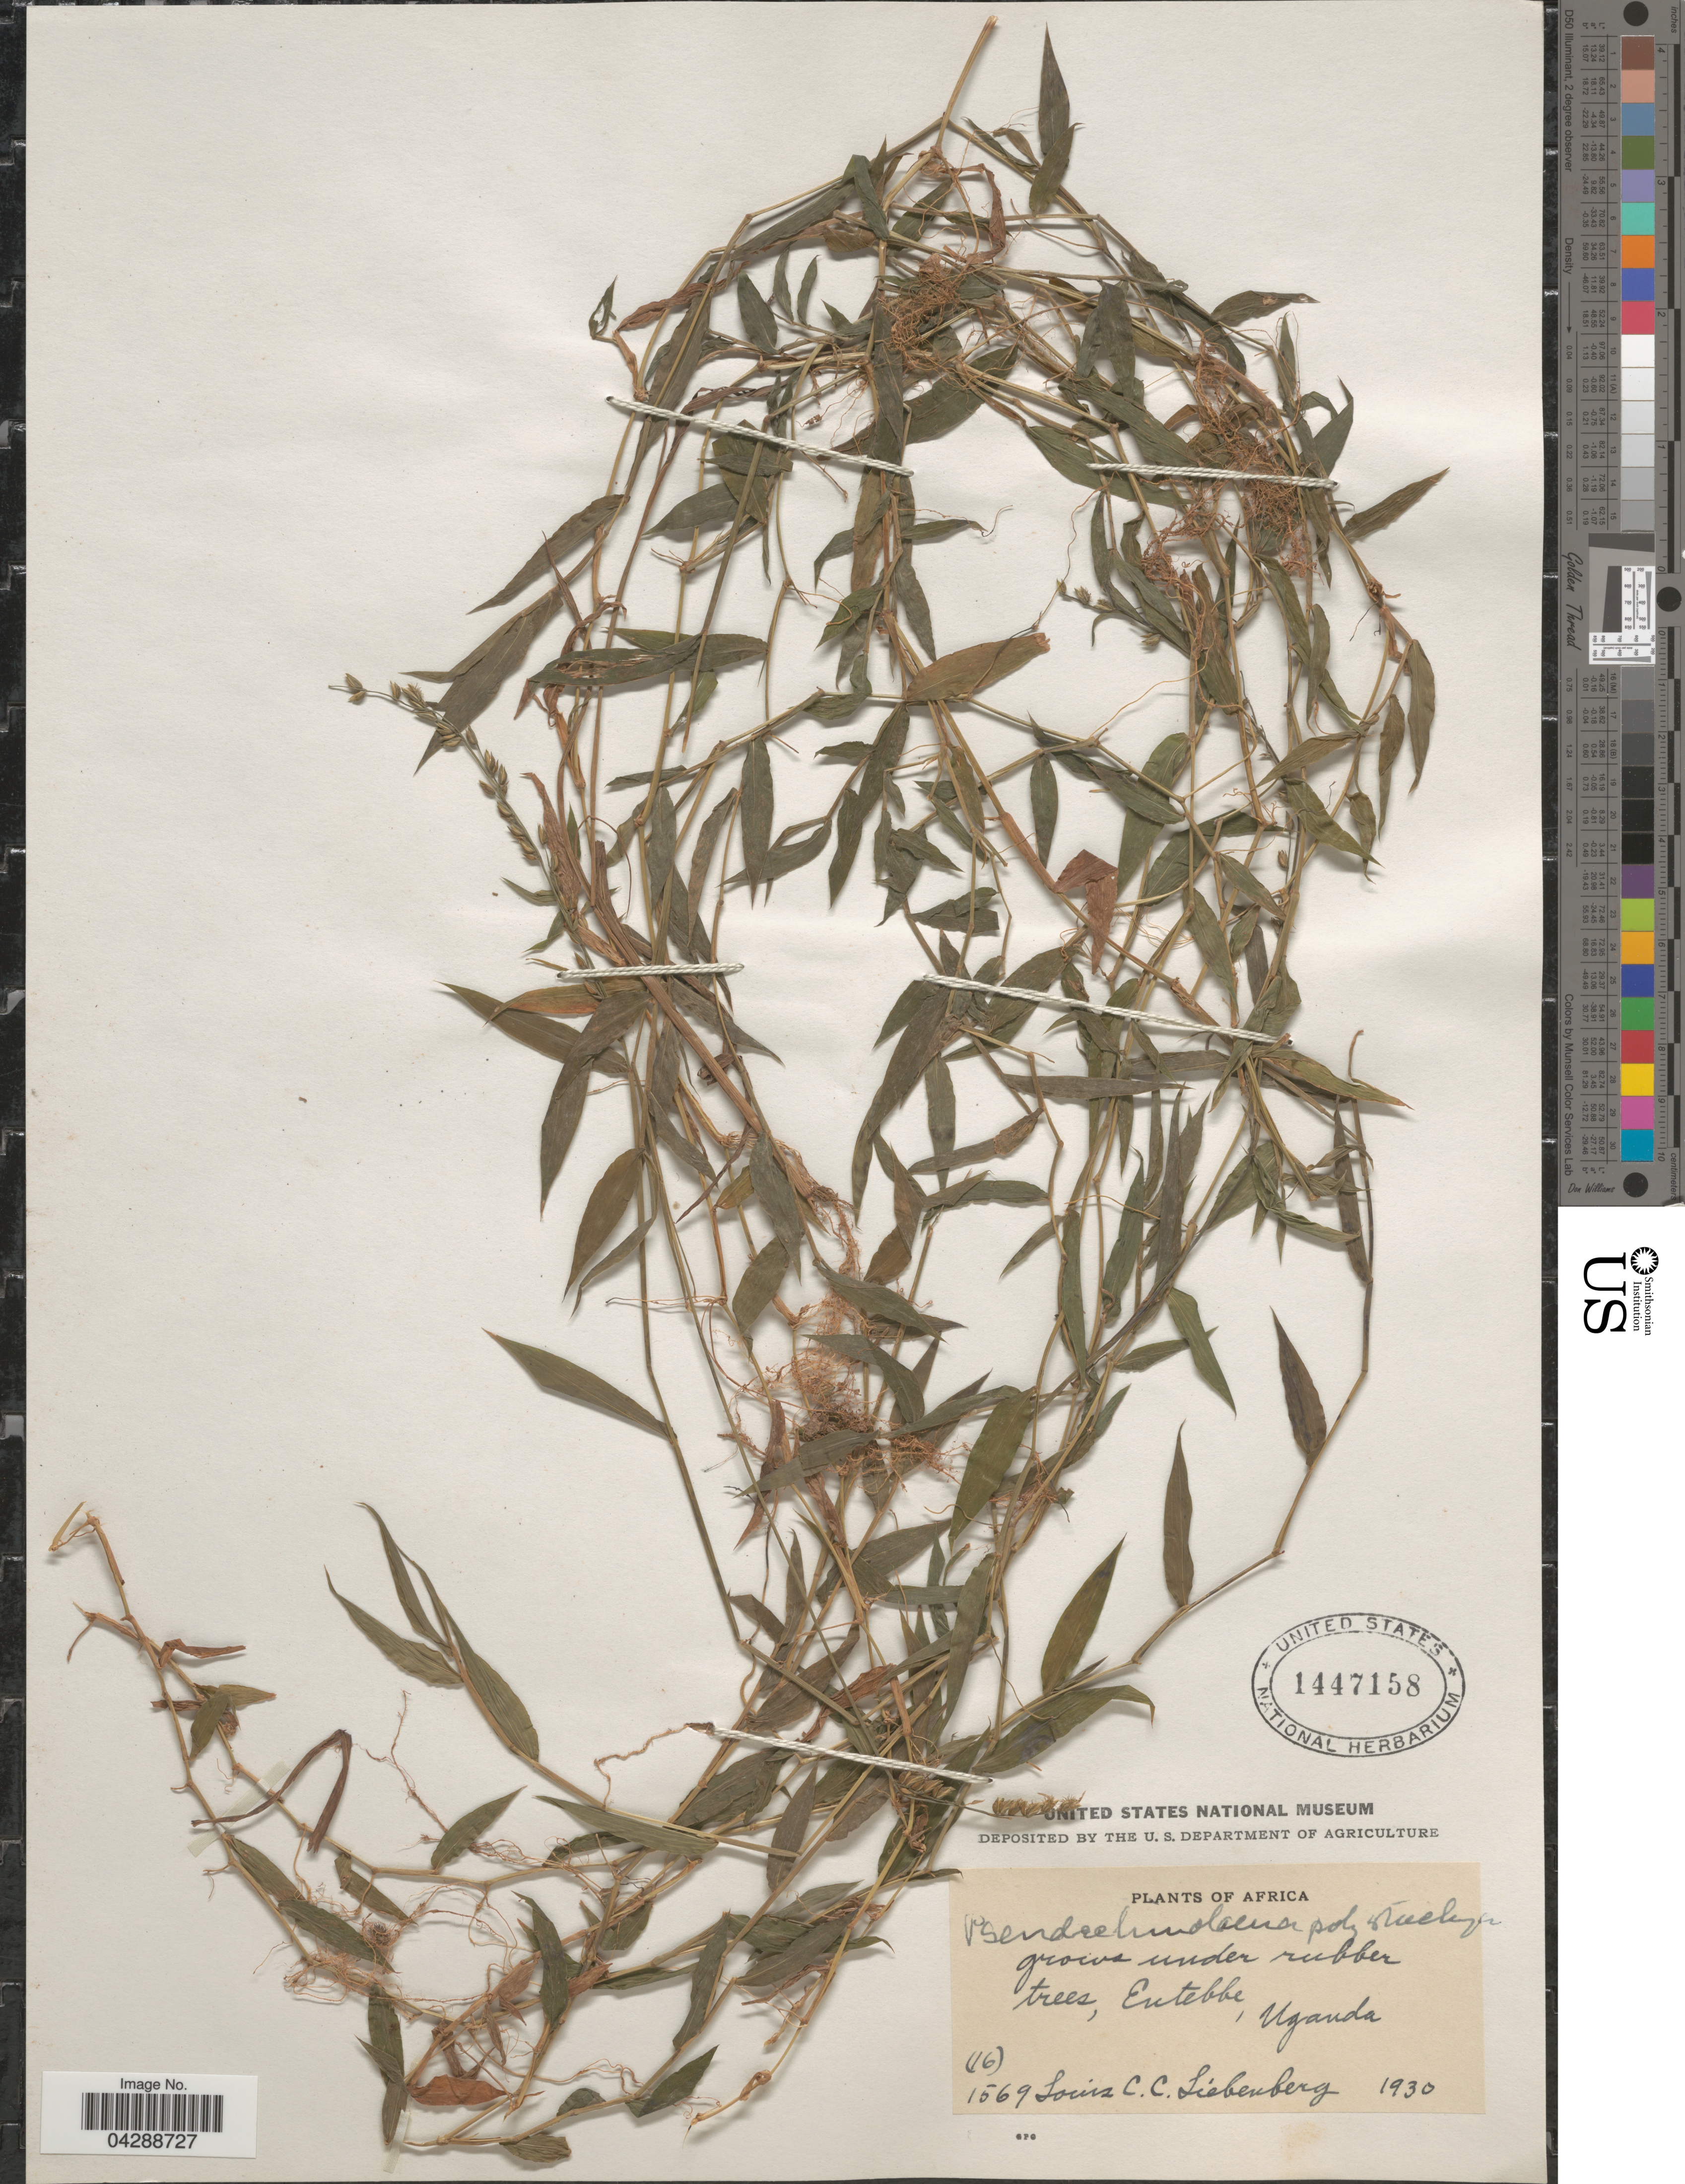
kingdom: Plantae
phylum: Tracheophyta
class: Liliopsida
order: Poales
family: Poaceae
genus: Pseudechinolaena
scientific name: Pseudechinolaena polystachya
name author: (Kunth) Stapf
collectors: L. Liebenberg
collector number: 1569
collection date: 1930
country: Uganda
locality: Under rubber trees, Entebbe, Uganda.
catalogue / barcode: US 1447158